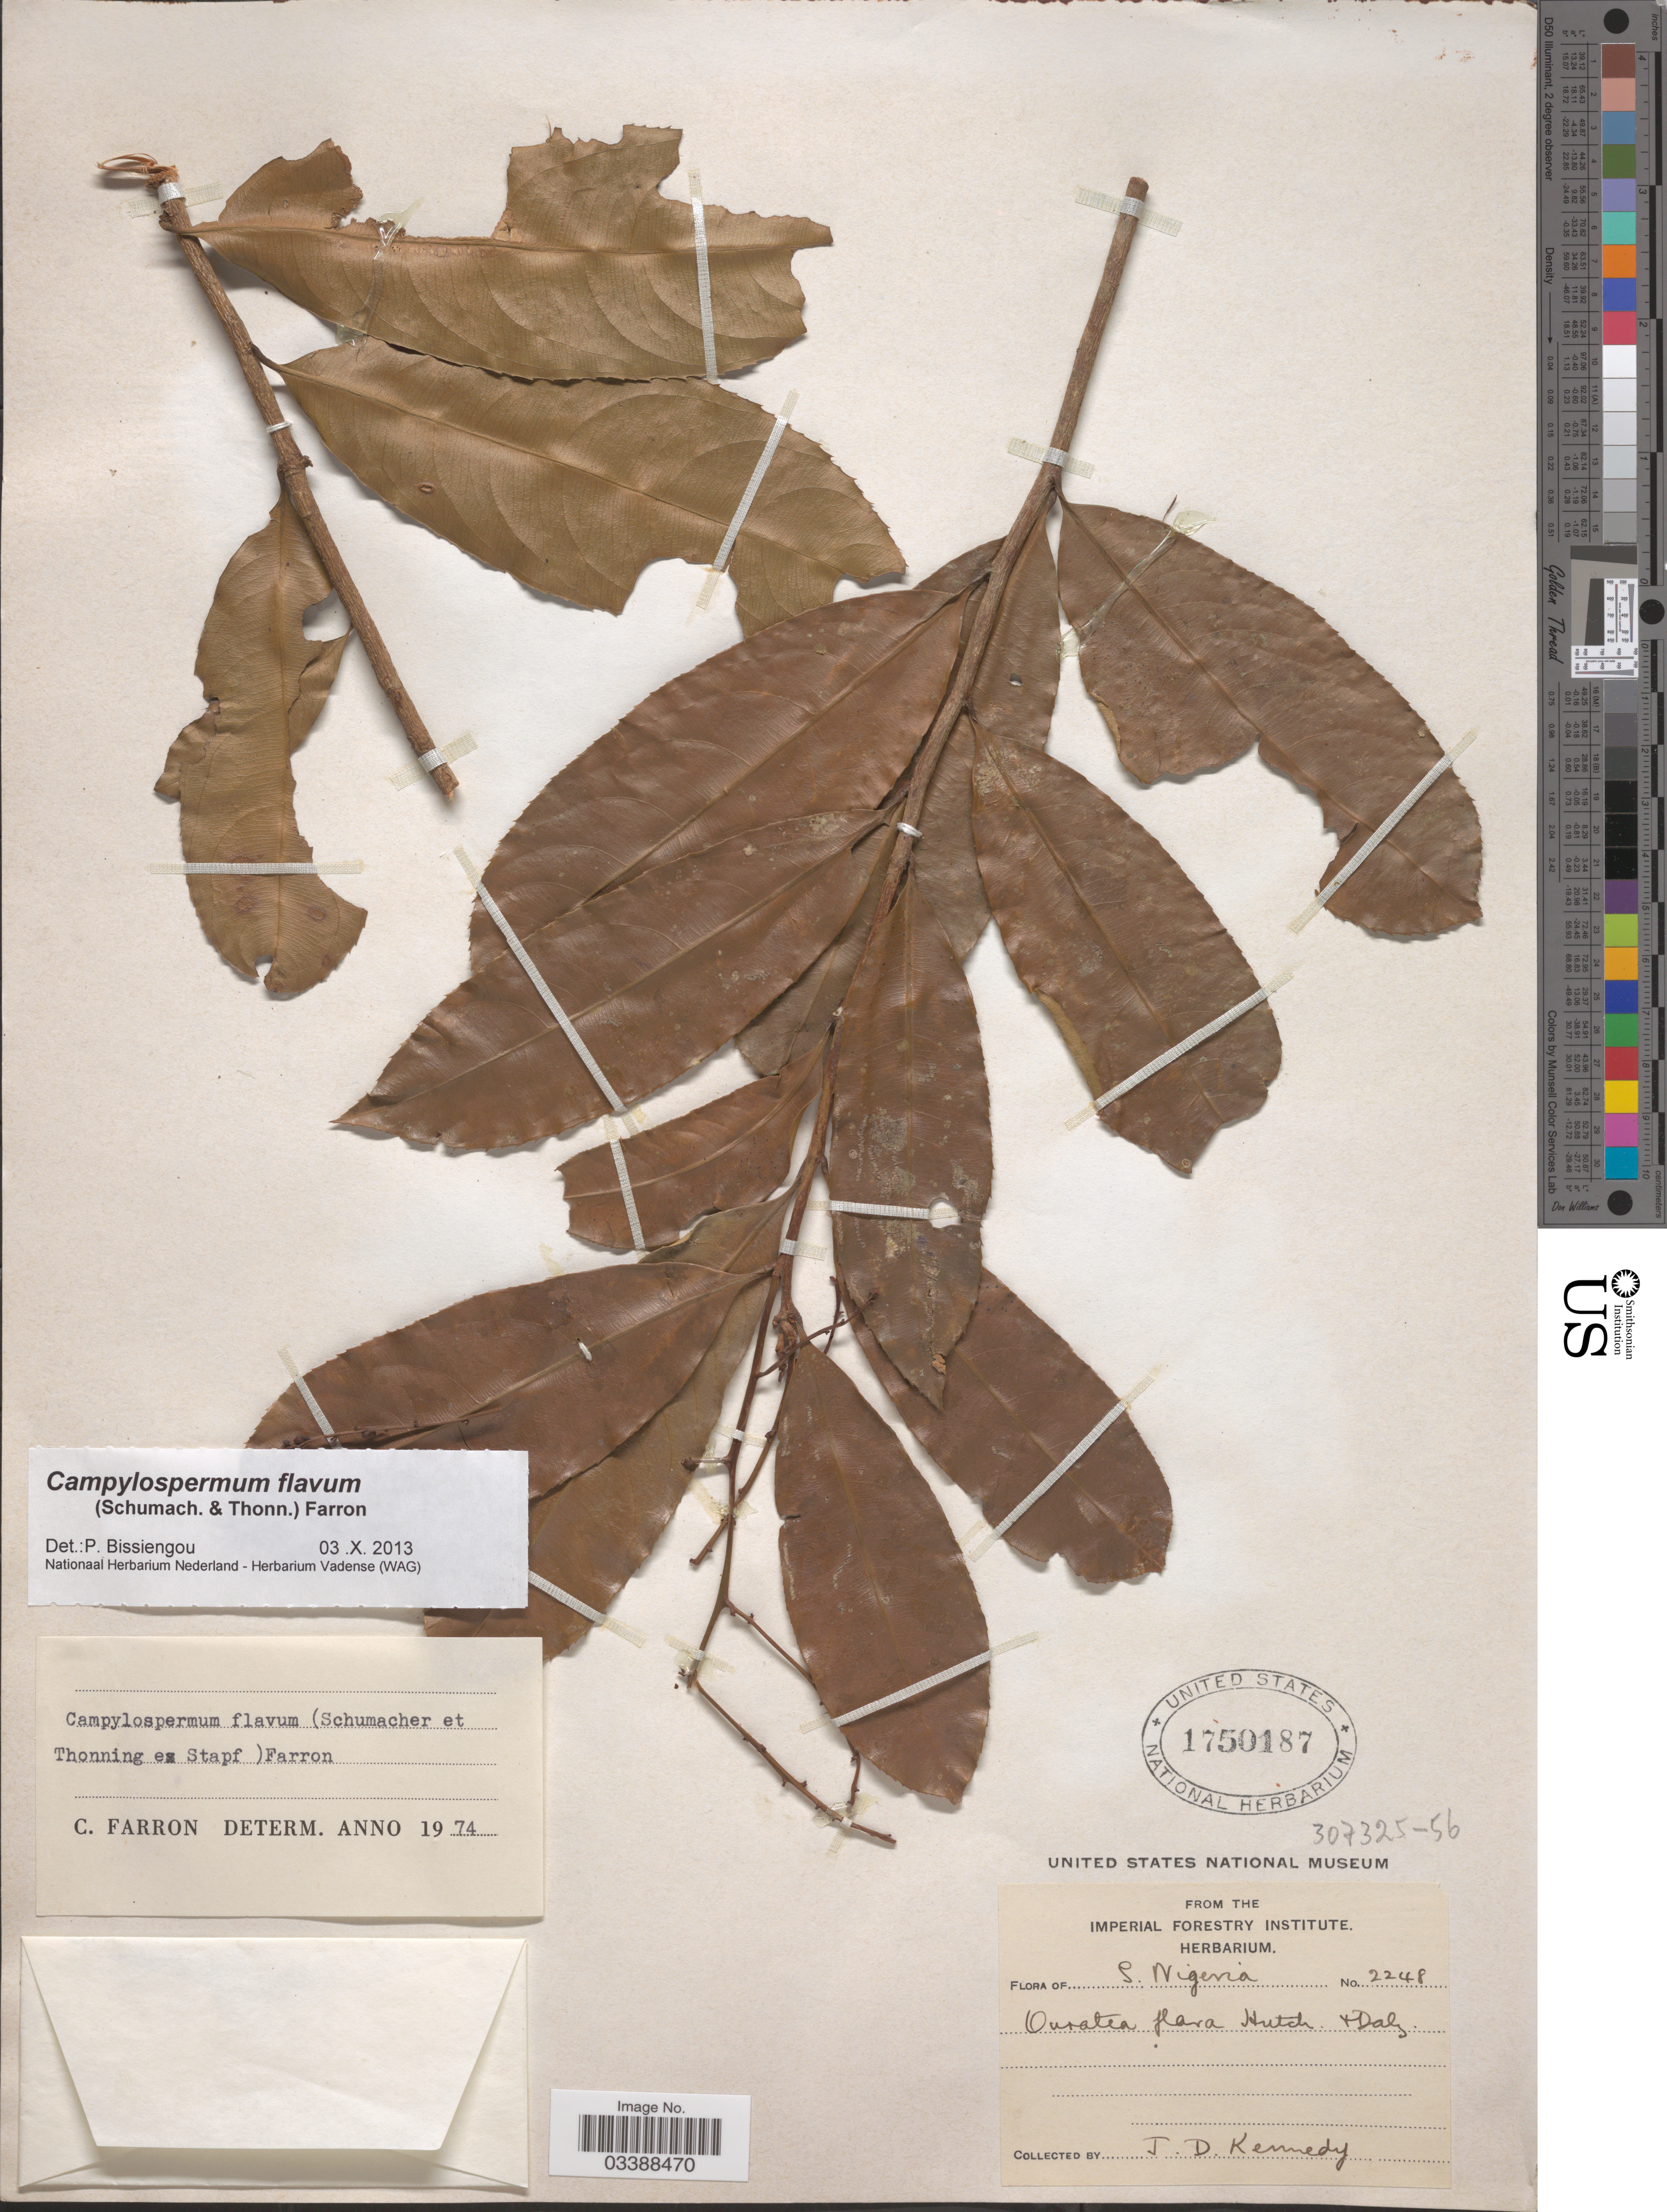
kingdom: Plantae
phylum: Tracheophyta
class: Magnoliopsida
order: Malpighiales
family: Ochnaceae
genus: Campylospermum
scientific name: Campylospermum flavum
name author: (Schumach. & Thonning ex Stapf) Farron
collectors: J. D. Kennedy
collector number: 2248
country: Nigeria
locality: S. Nigeria.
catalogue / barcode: US 1750187